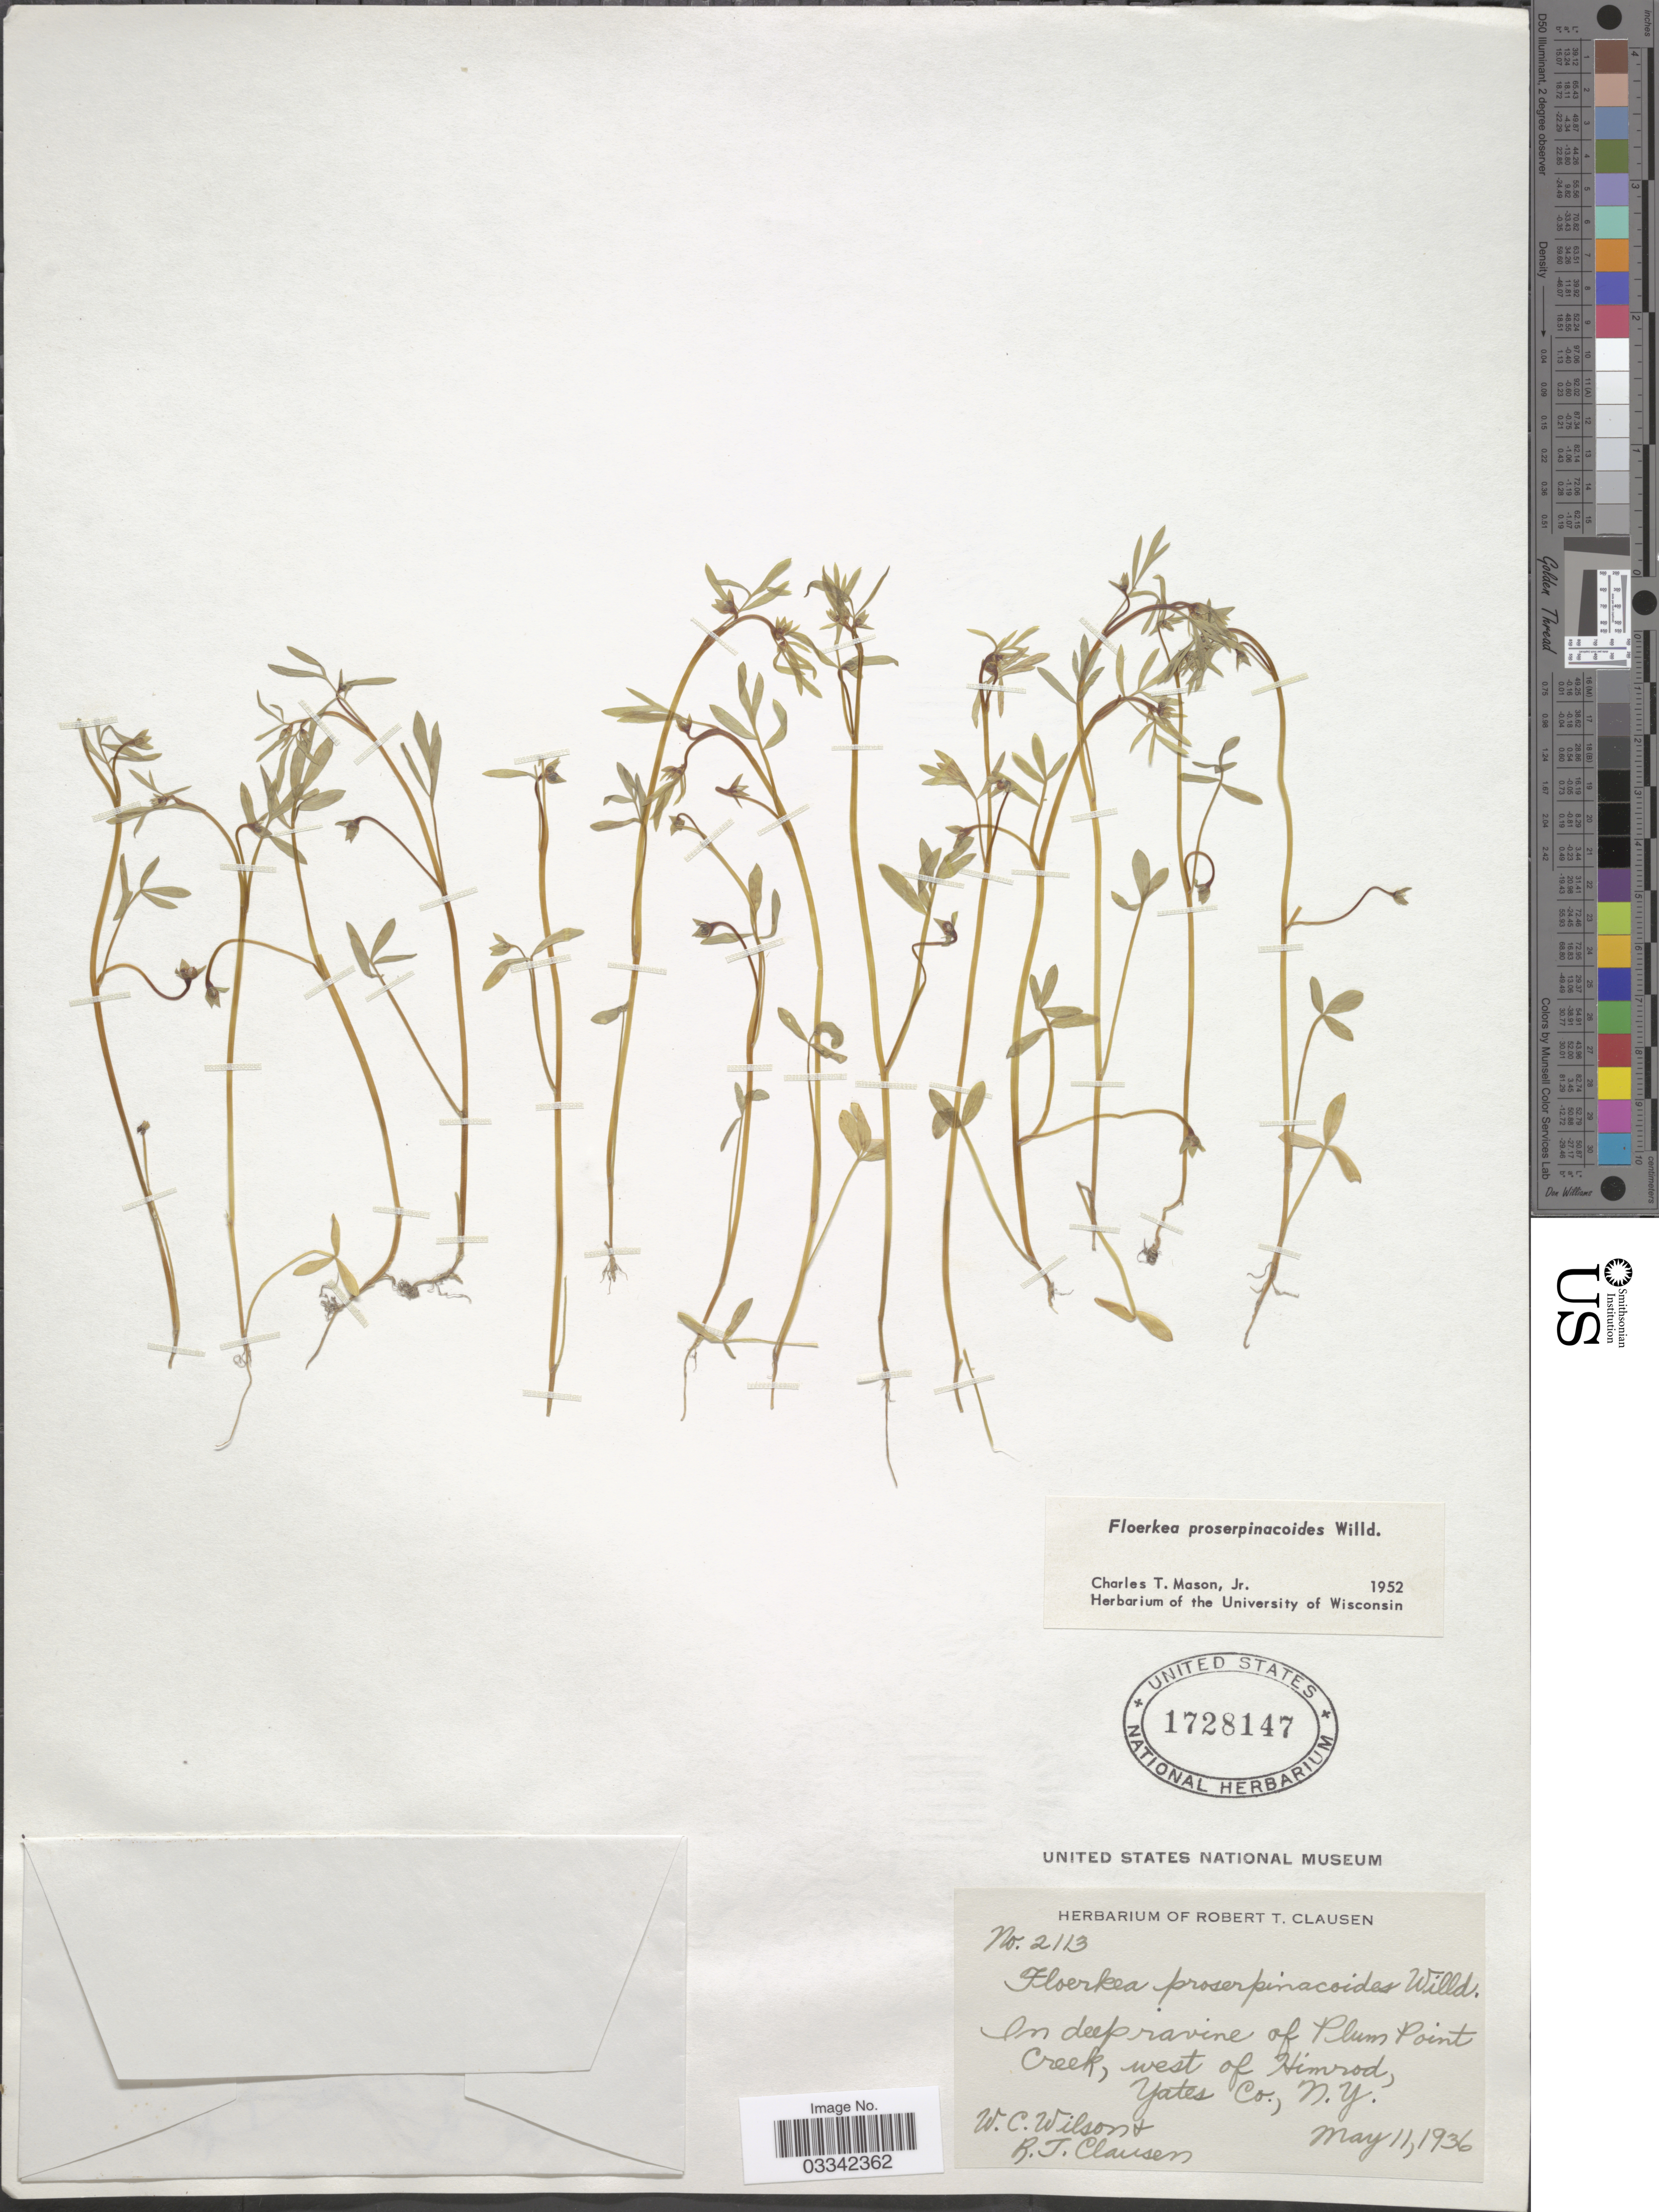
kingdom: Plantae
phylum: Tracheophyta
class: Magnoliopsida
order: Brassicales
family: Limnanthaceae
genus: Floerkea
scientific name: Floerkea proserpinacoides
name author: Willd.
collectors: W. Wilson & R. J. Clausen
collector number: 2113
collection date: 1936-05-11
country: United States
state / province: New York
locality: In deep ravine of Plum Creek, west of Himrod, Yates Co.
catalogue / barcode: US 1728147